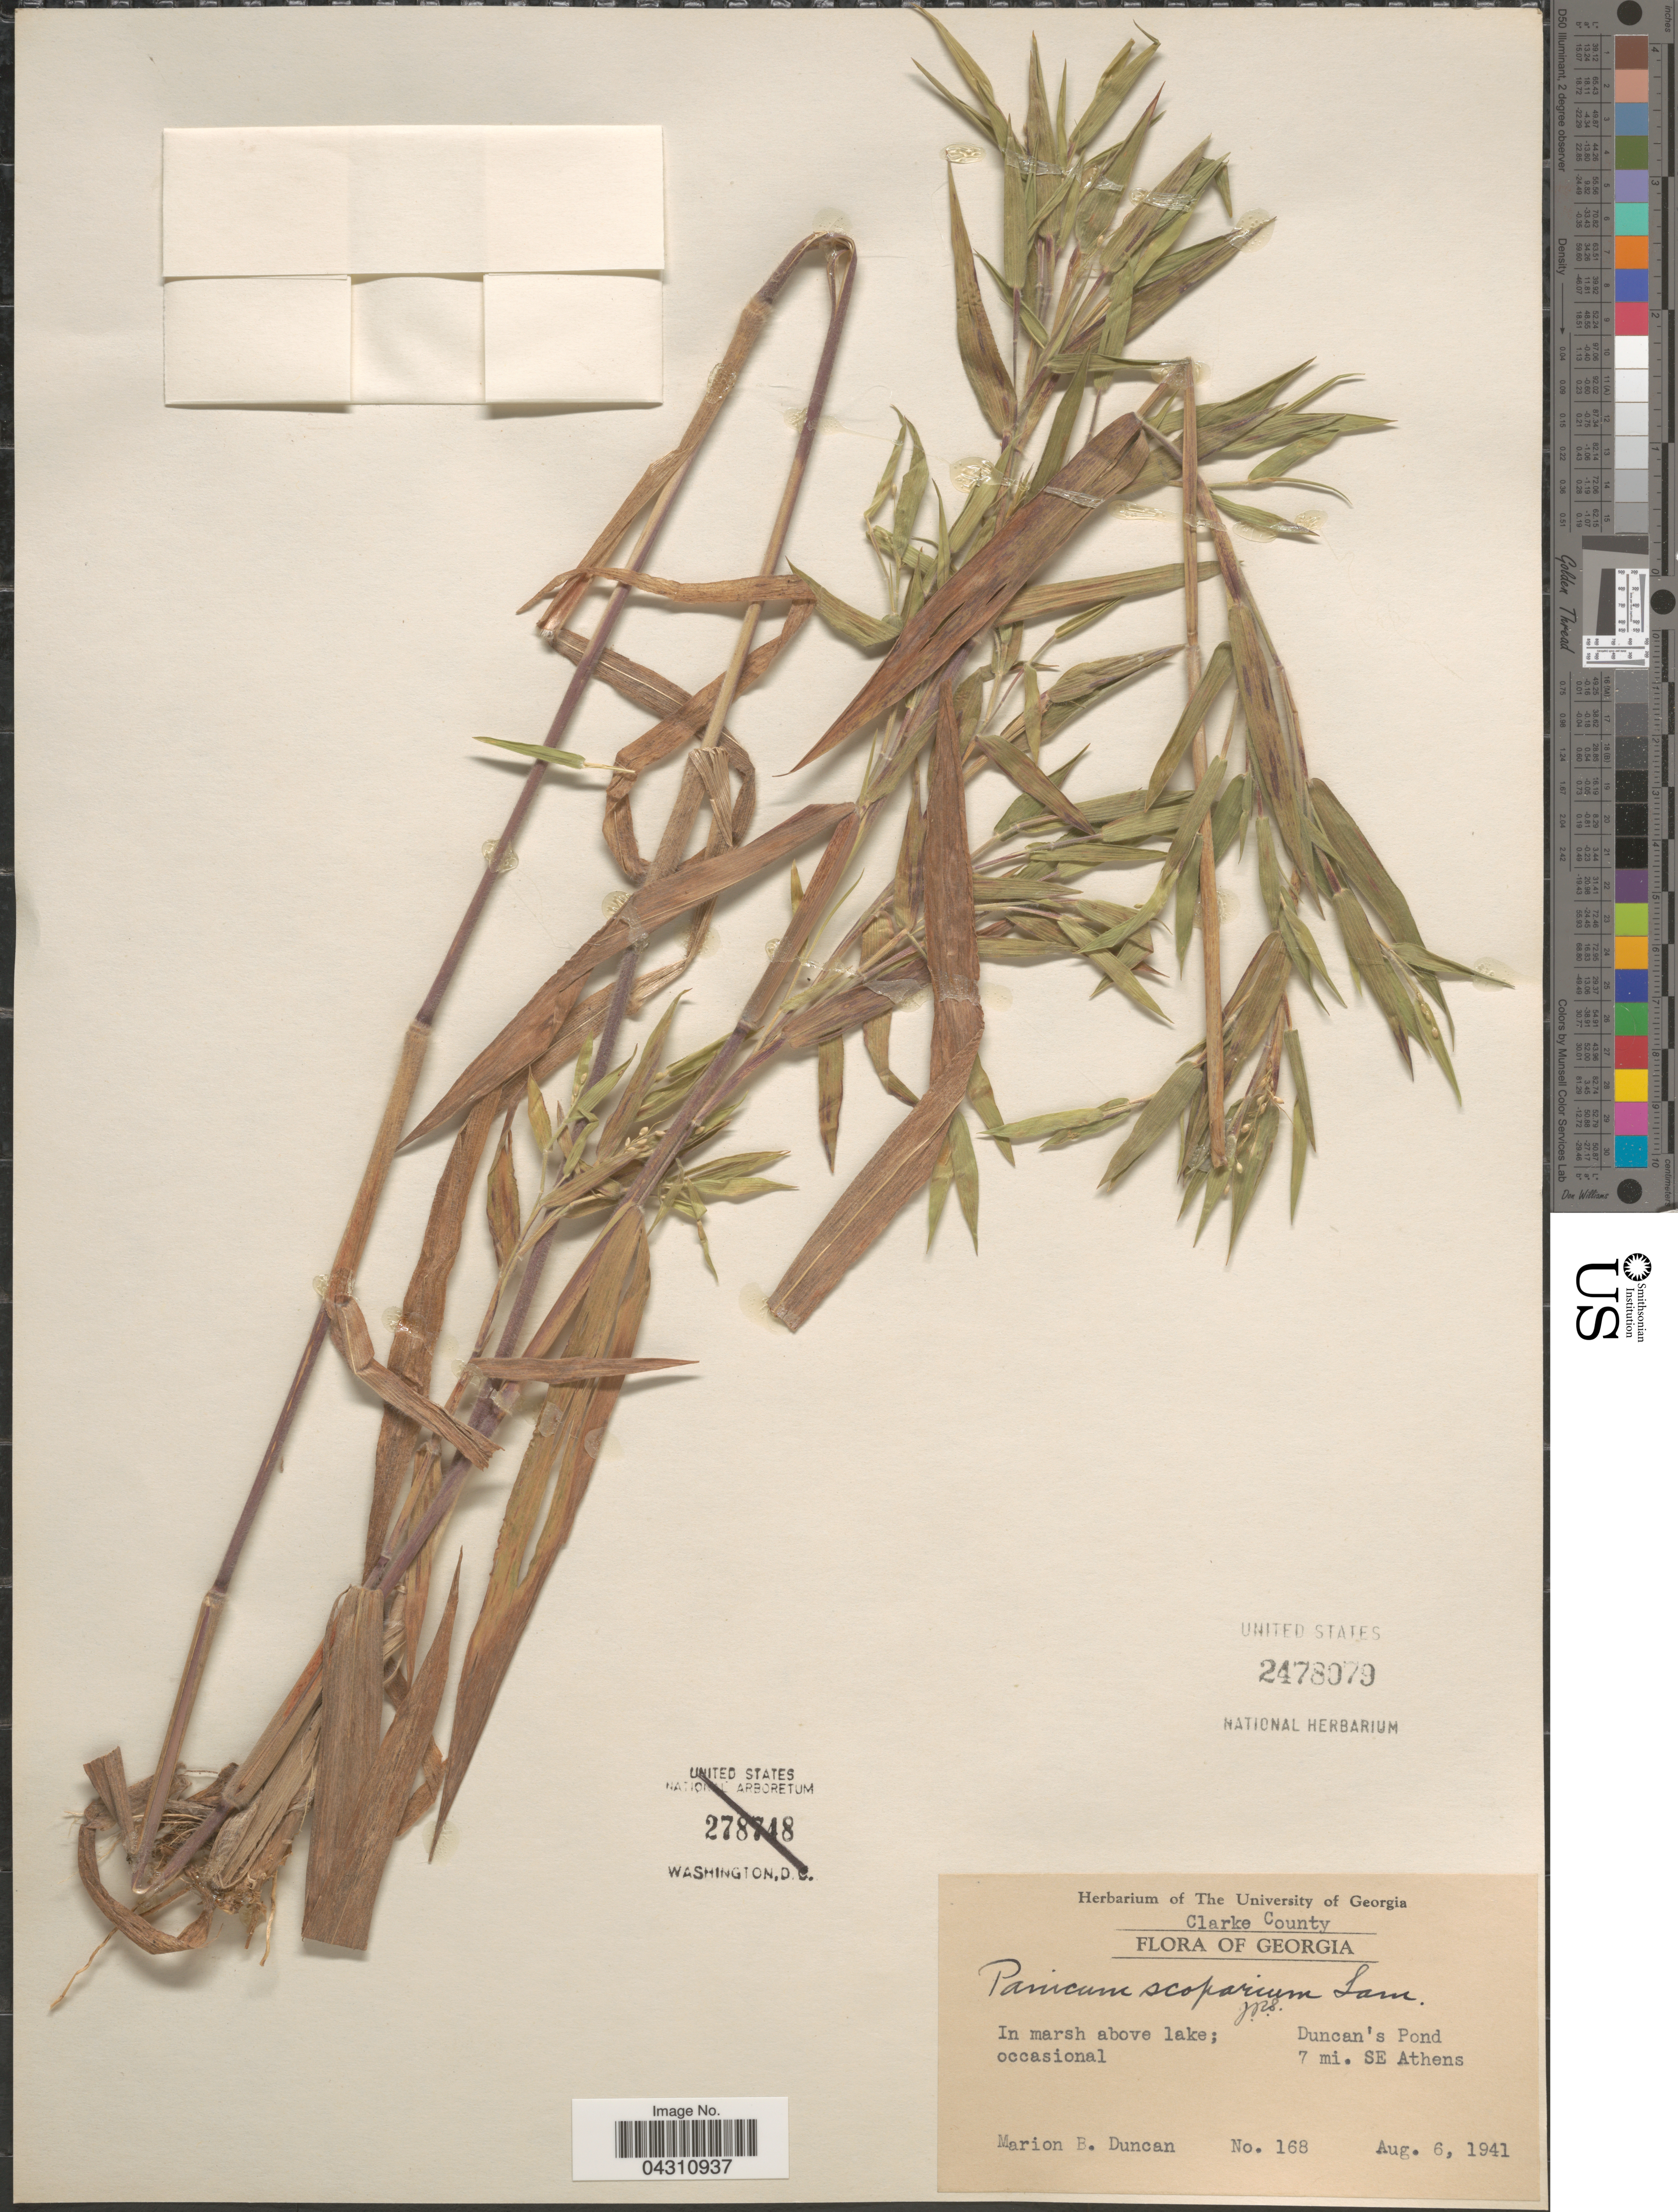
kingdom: Plantae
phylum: Tracheophyta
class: Liliopsida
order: Poales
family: Poaceae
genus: Dichanthelium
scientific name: Dichanthelium scoparium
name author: (Lam.) Gould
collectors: M. Duncan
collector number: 168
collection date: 1941-08-06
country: United States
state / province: Georgia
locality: Clarke County. In marsh above lake. Duncan's Pond 7 mi. SE Athens.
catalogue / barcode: US 2478079